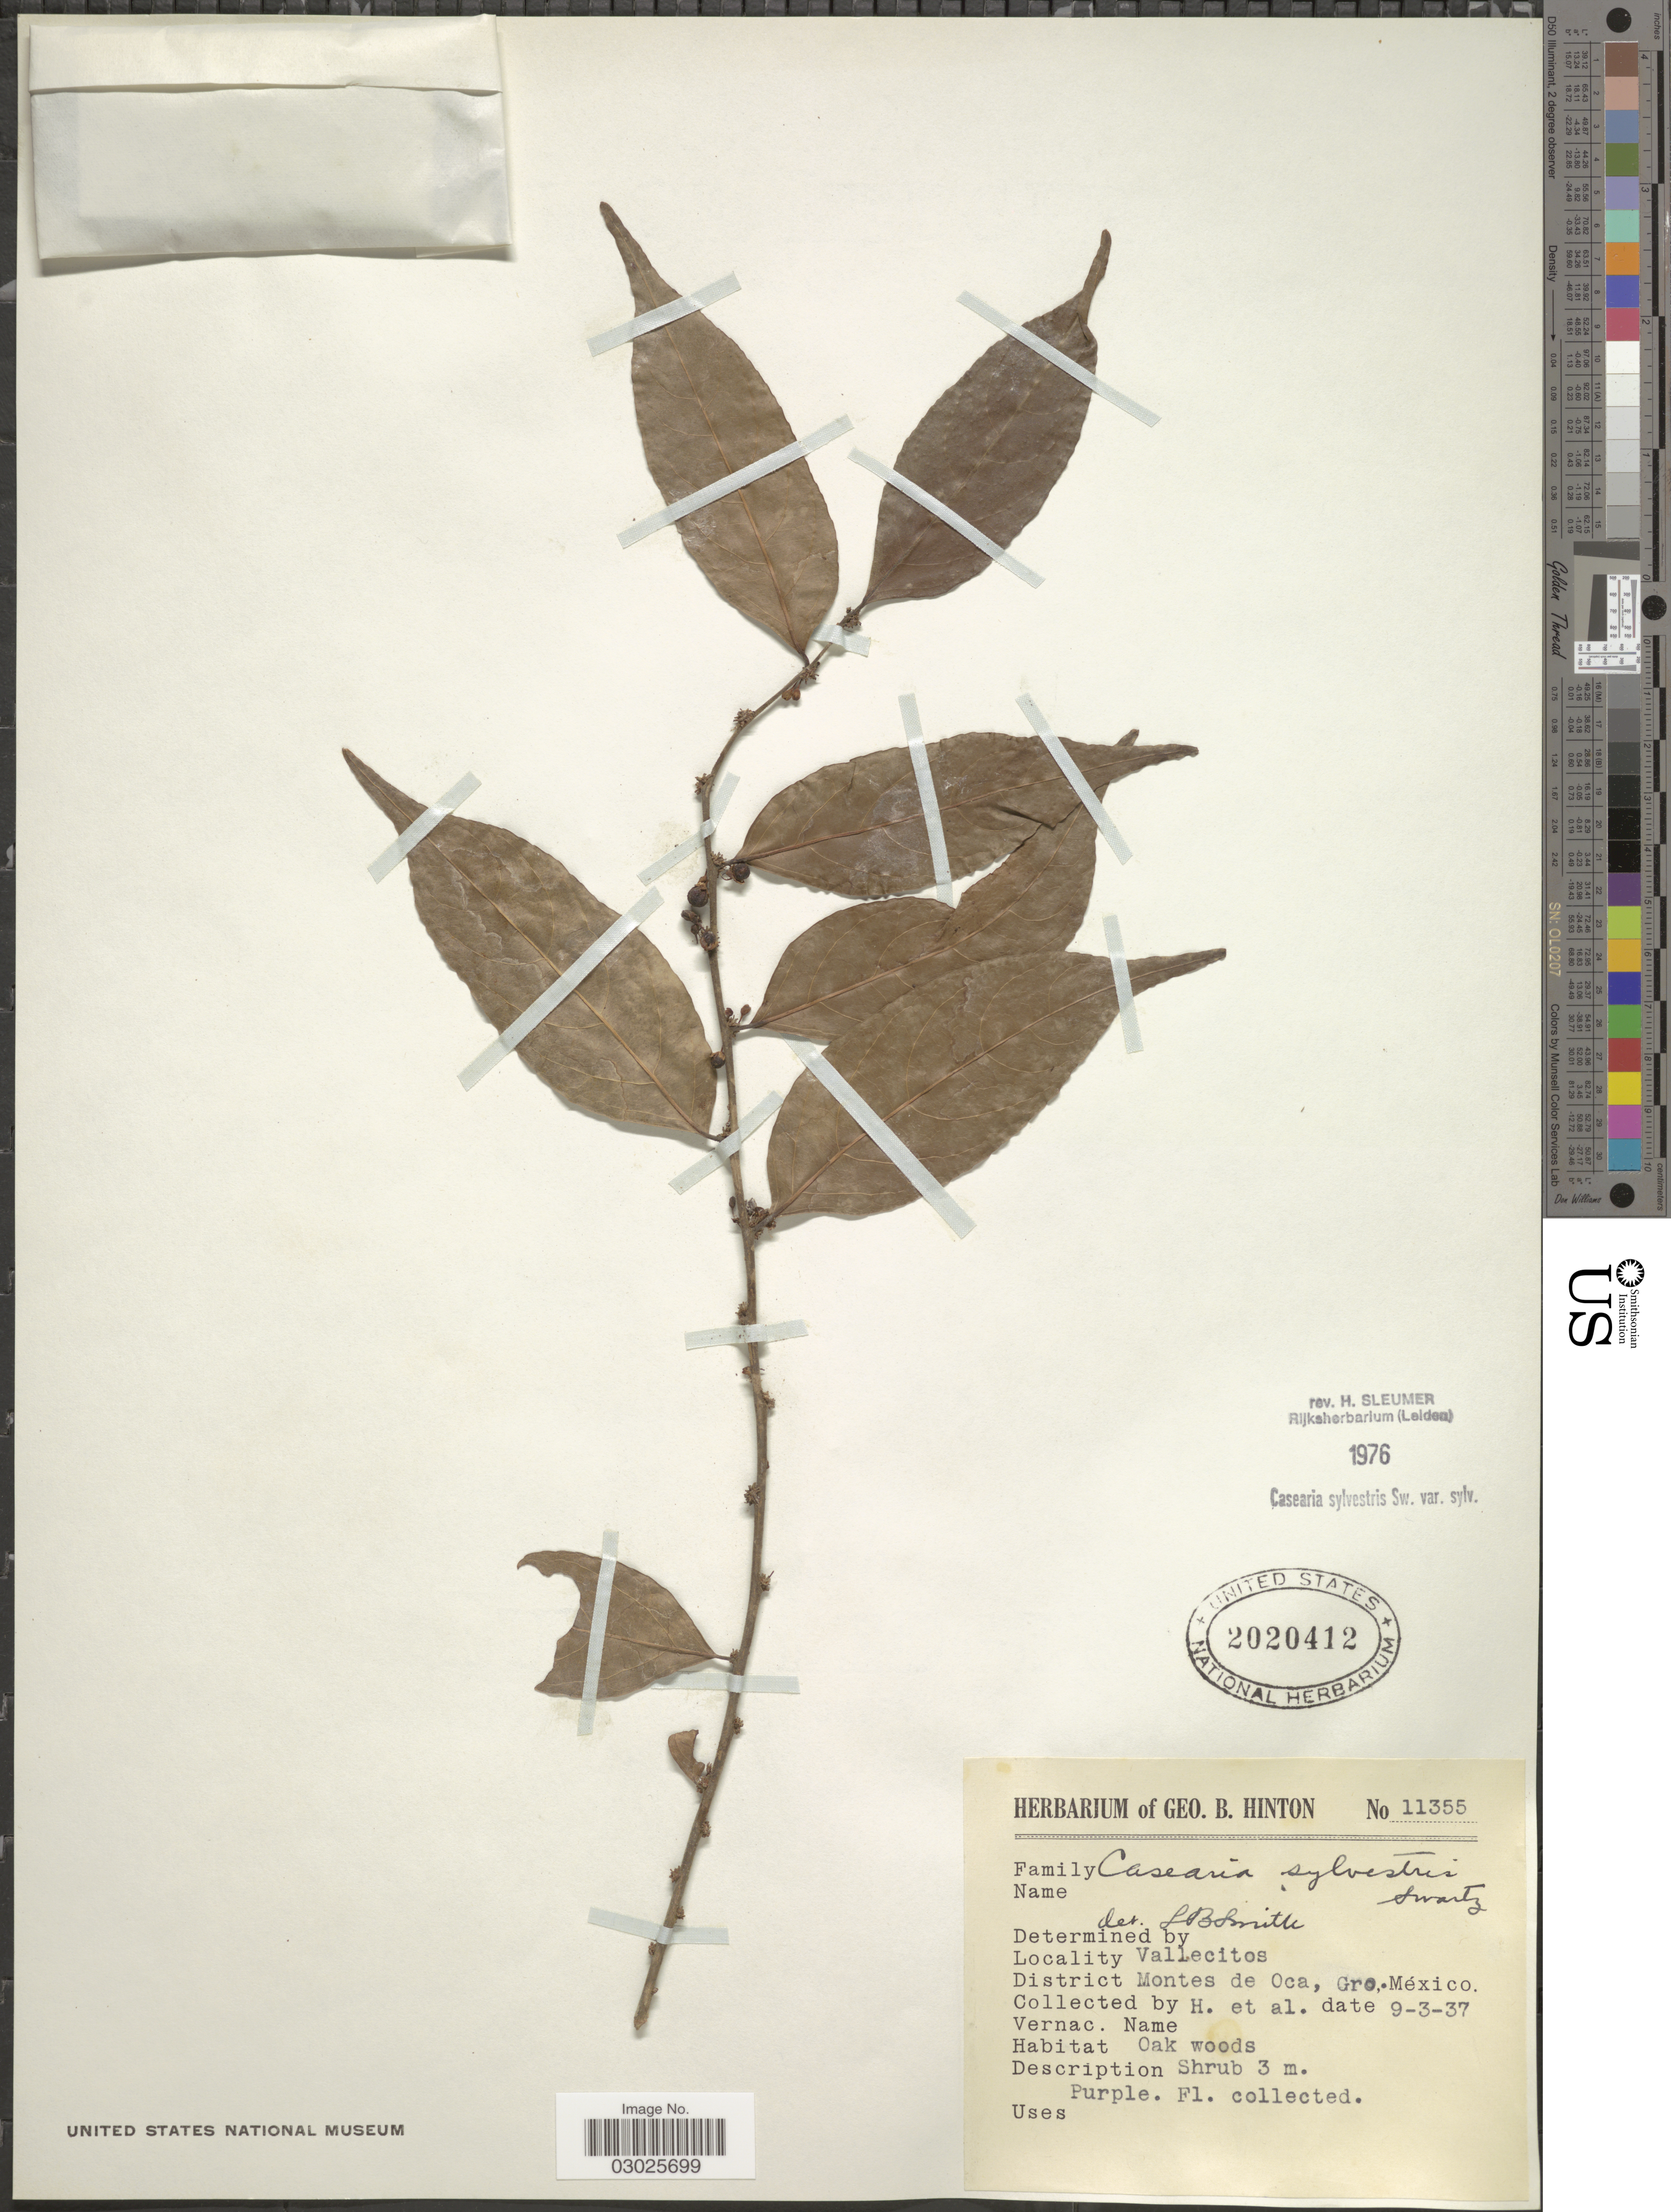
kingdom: Plantae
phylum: Tracheophyta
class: Magnoliopsida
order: Malpighiales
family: Salicaceae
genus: Casearia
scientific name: Casearia sylvestris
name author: Sw.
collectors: G. B. Hinton & et al.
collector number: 11355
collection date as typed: Transcribed d/m/y: 9/3/37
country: Mexico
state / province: Guerrero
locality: Vallecitos. District Montes de Oca, Gro.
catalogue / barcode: US 2020412